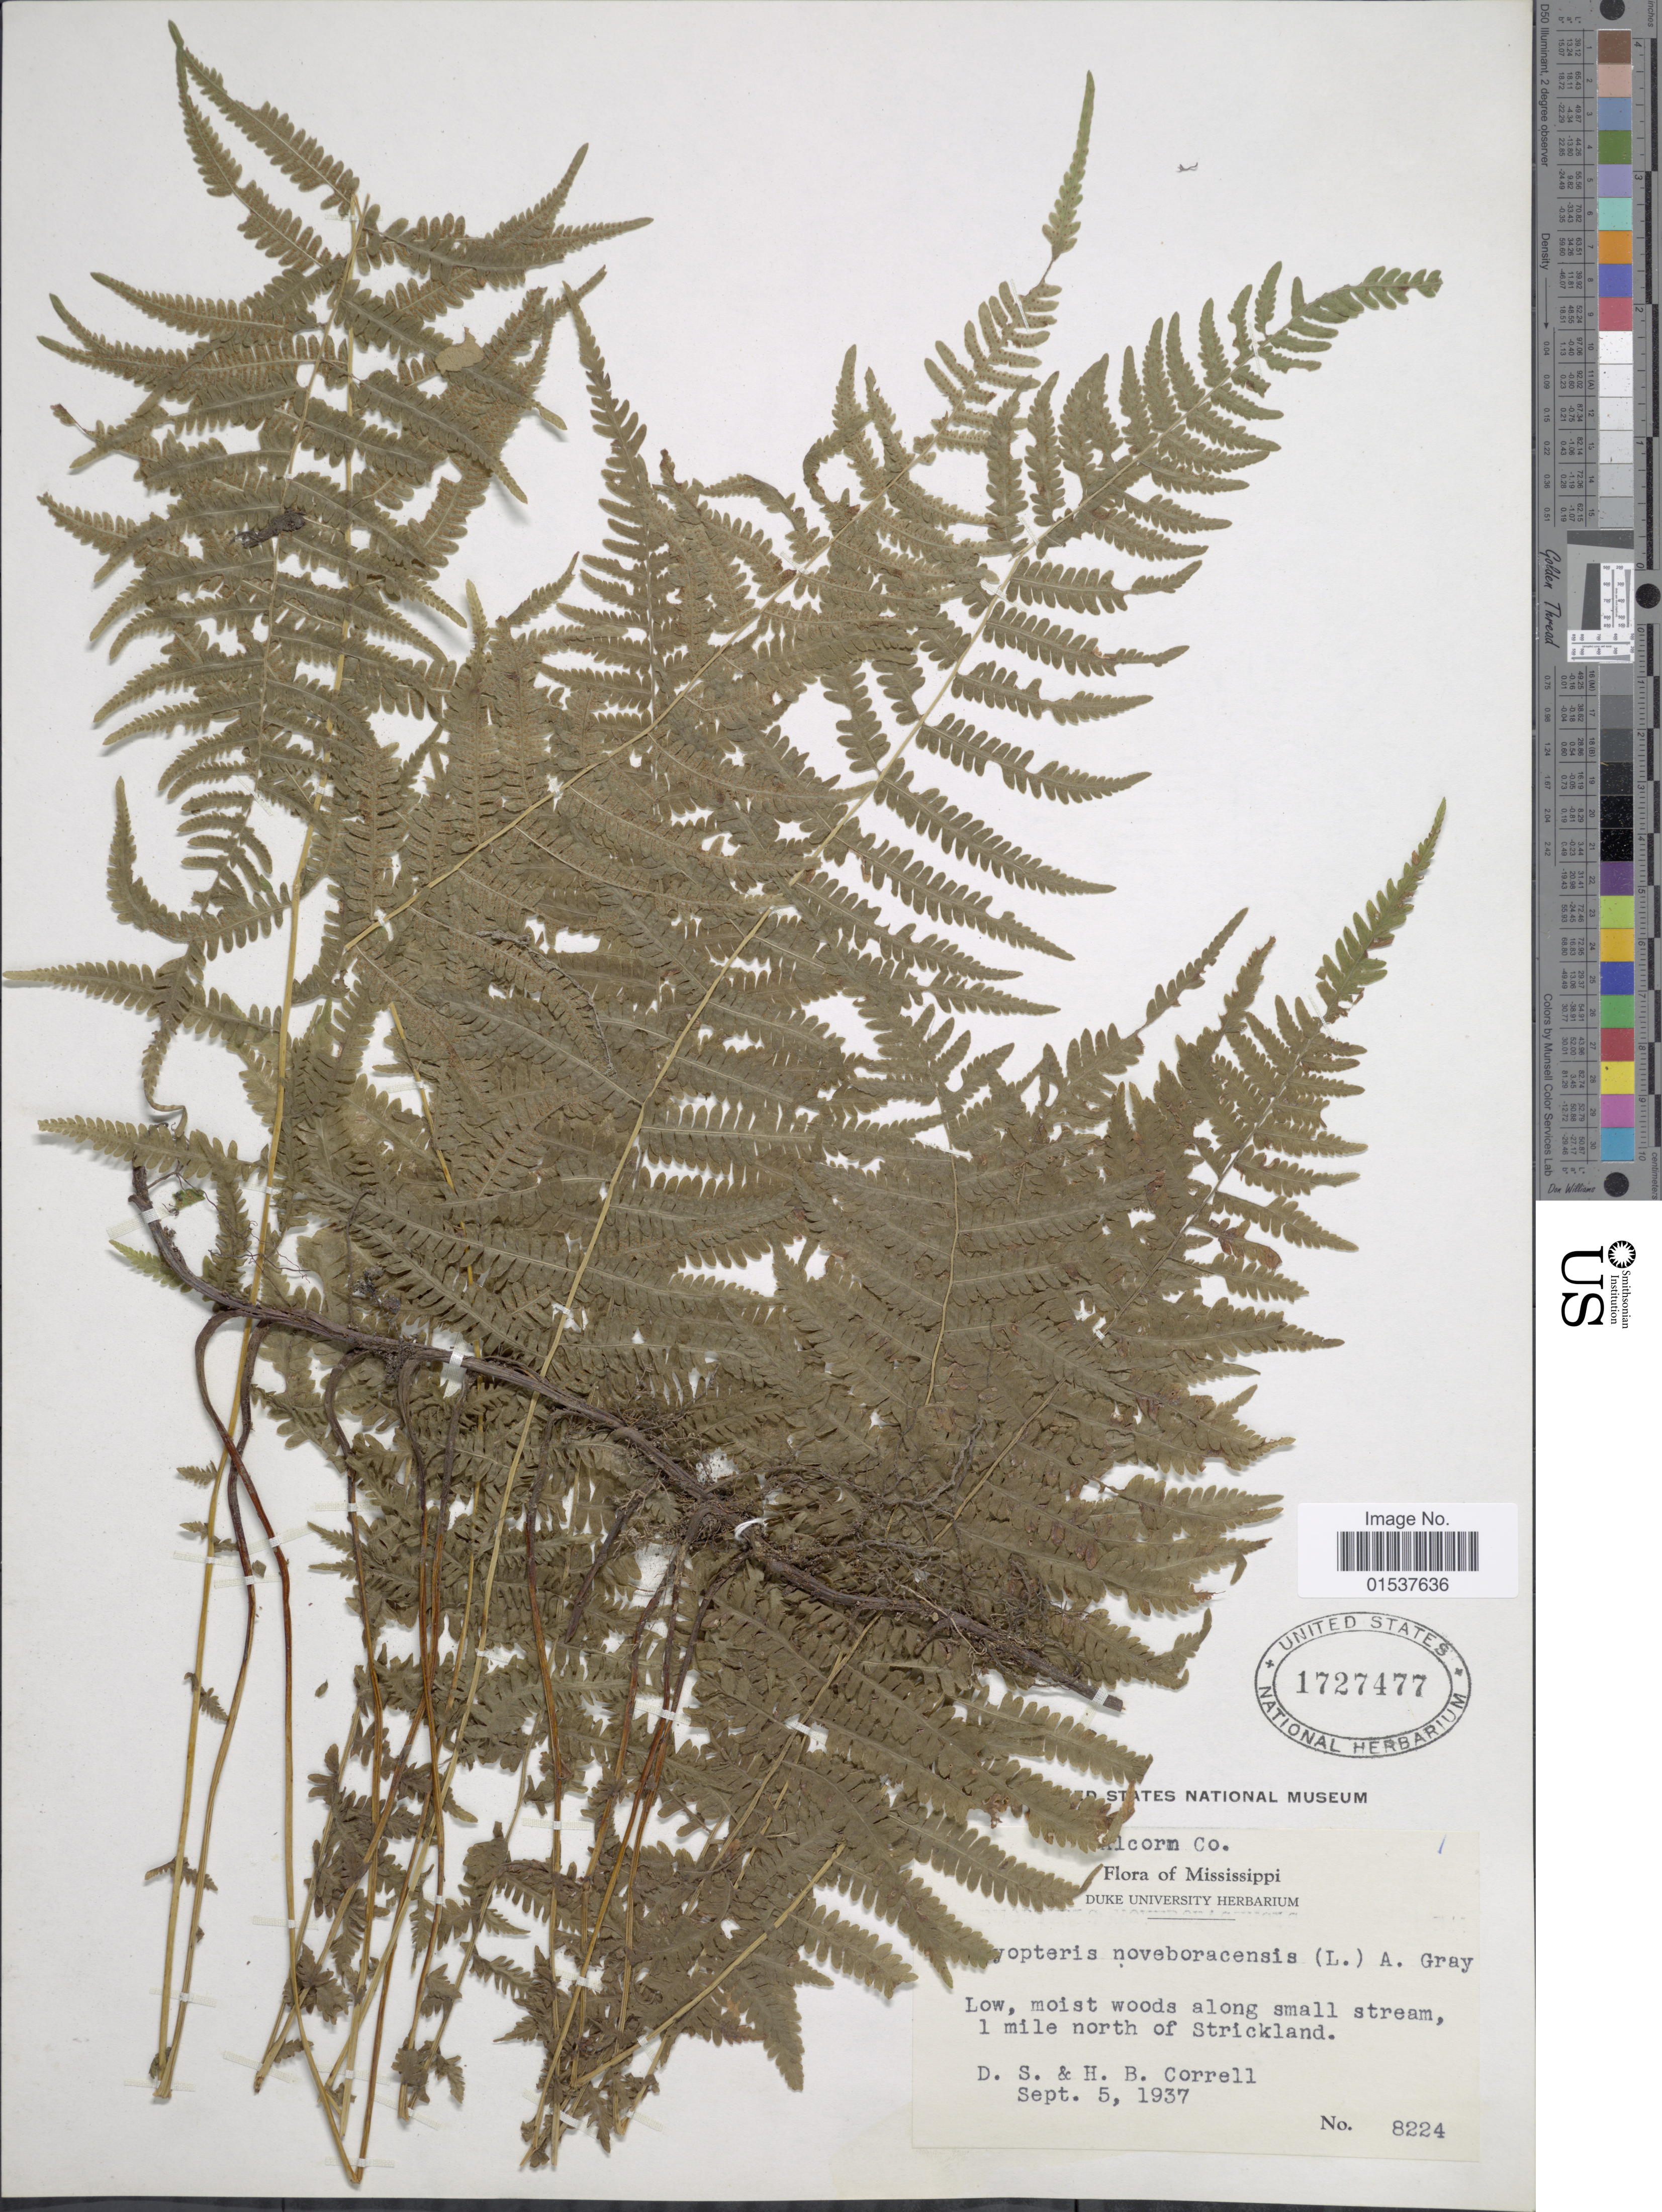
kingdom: Plantae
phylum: Tracheophyta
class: Polypodiopsida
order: Polypodiales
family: Thelypteridaceae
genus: Parathelypteris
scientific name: Parathelypteris noveboracensis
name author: (L.) Ching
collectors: D. S. Correll & H. Correll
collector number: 8224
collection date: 1937-09-05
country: United States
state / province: Mississippi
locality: Lcorn Co., 1 mile north of Strickland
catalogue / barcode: US 1727477